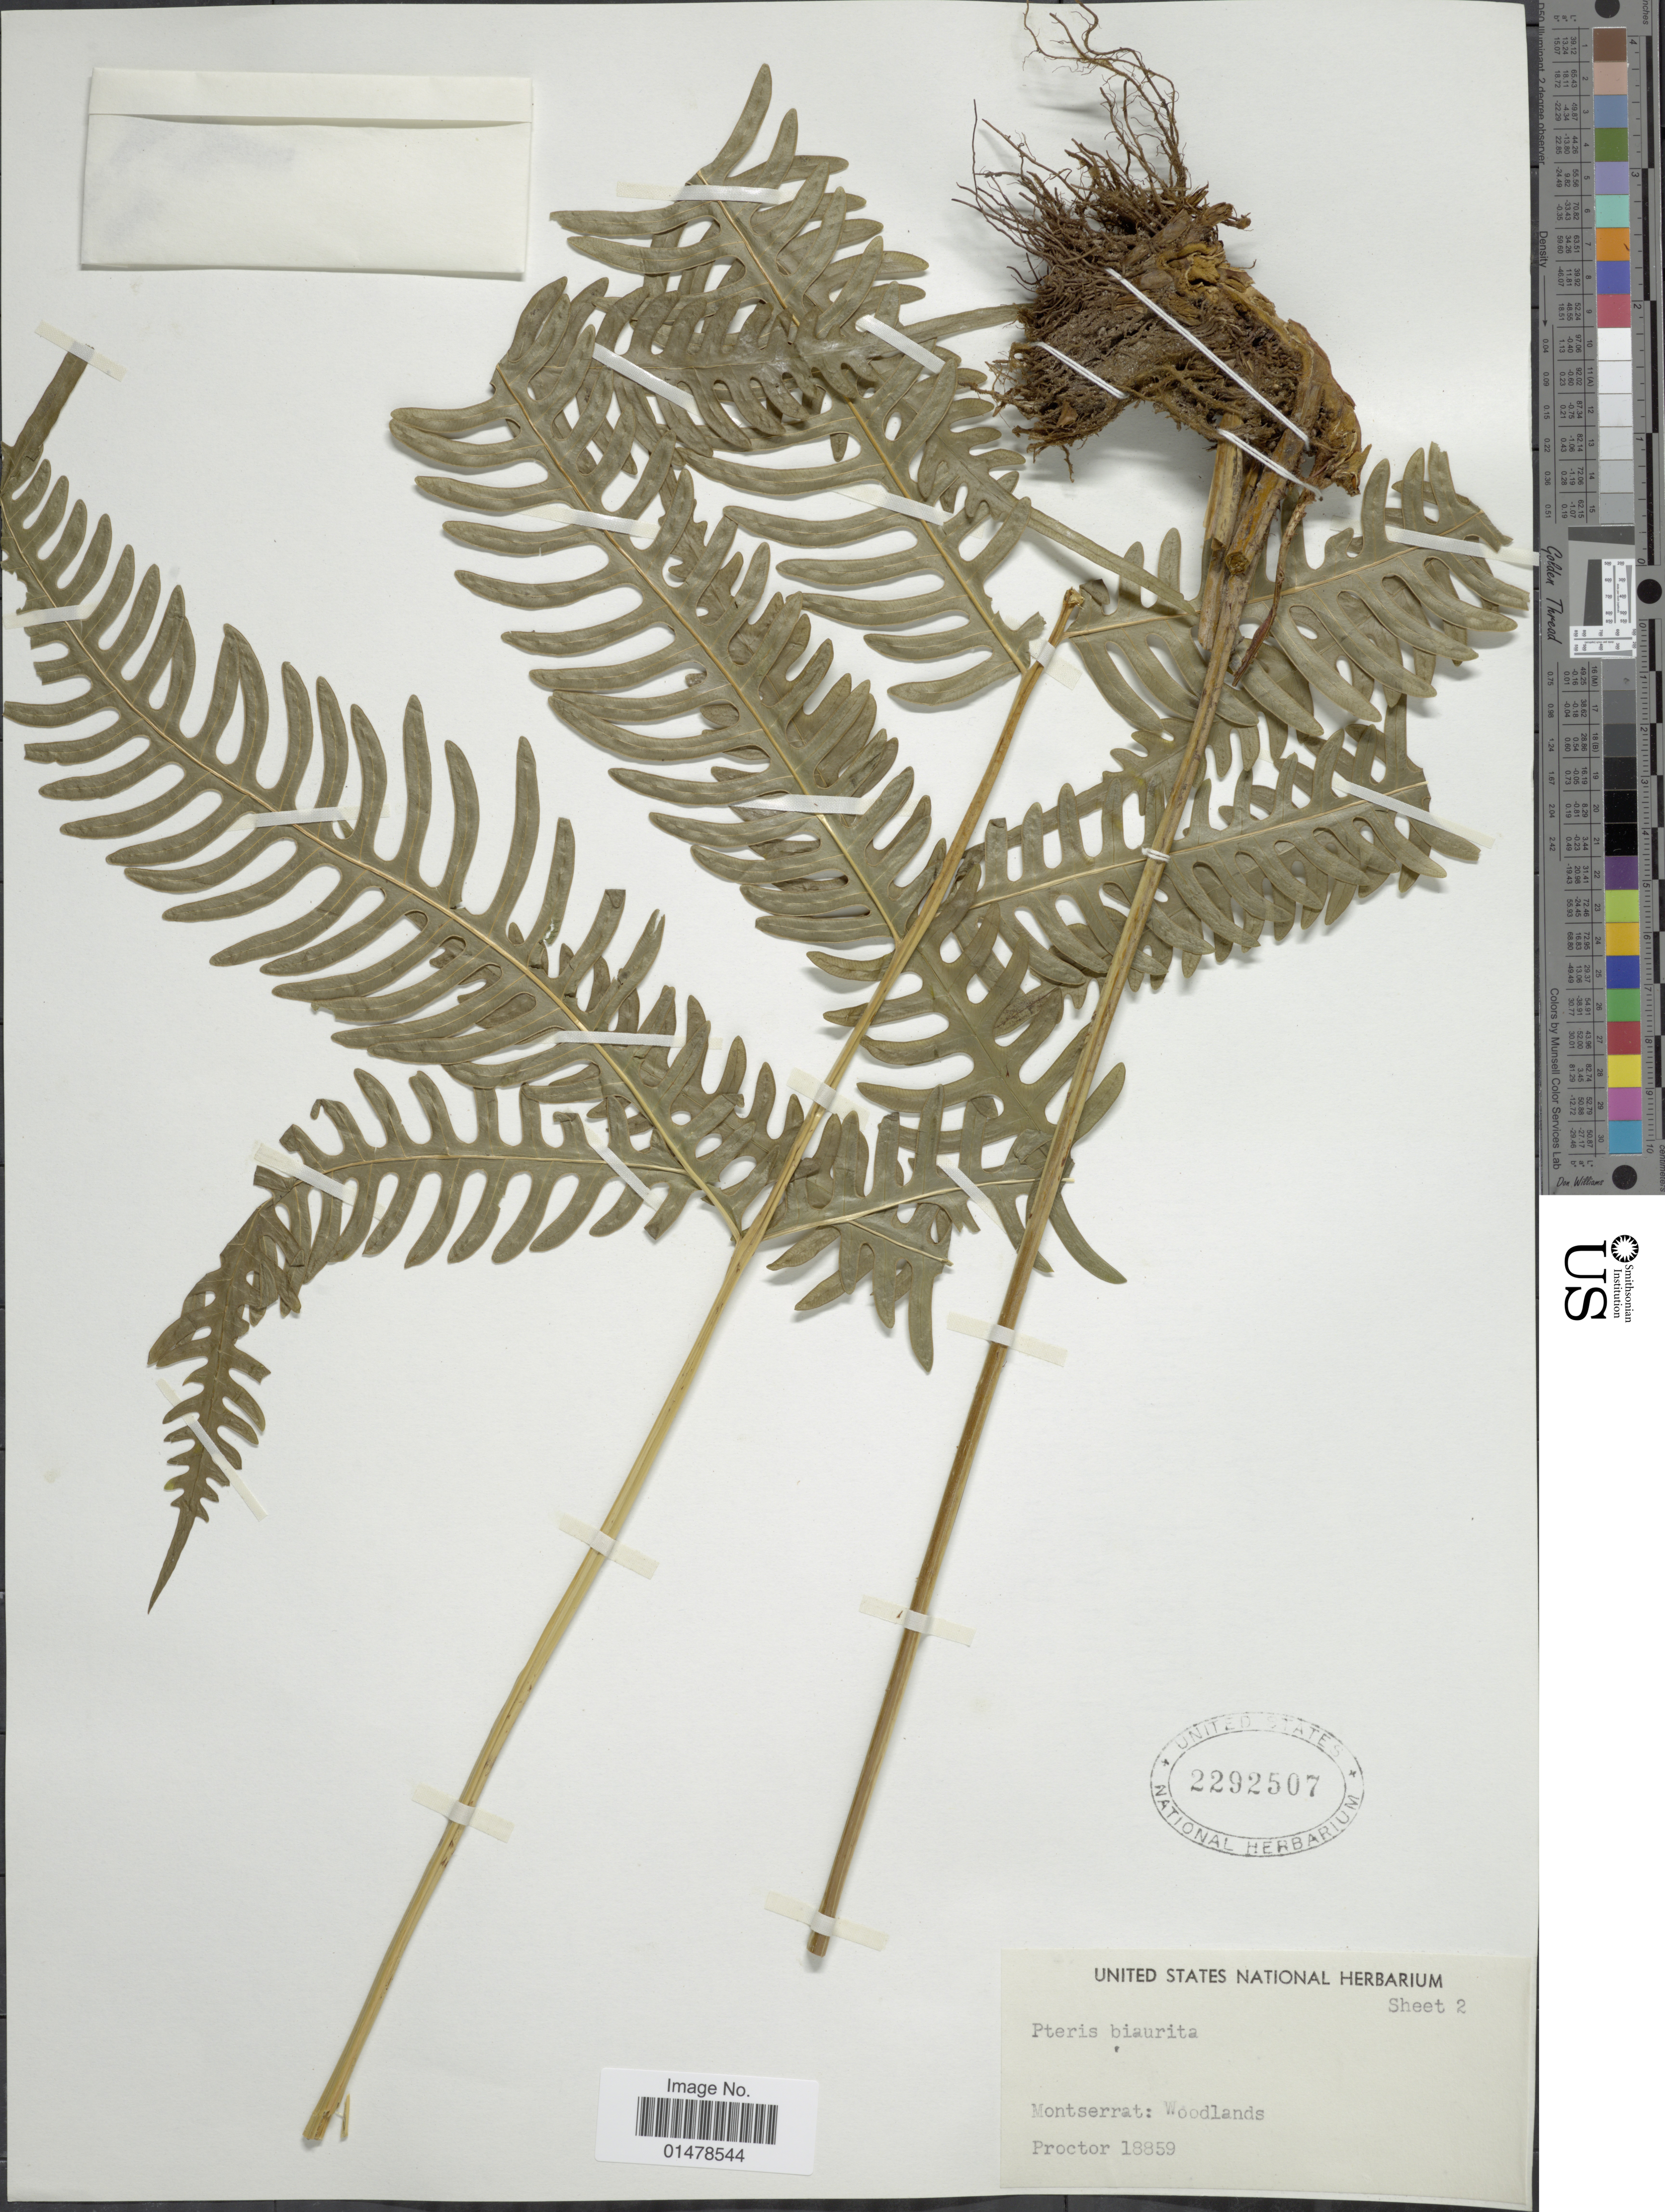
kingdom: Plantae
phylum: Tracheophyta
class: Polypodiopsida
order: Polypodiales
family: Pteridaceae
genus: Pteris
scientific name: Pteris biaurita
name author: L.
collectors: -- Proctor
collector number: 18859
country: Montserrat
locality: Woodlands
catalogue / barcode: US 2292507